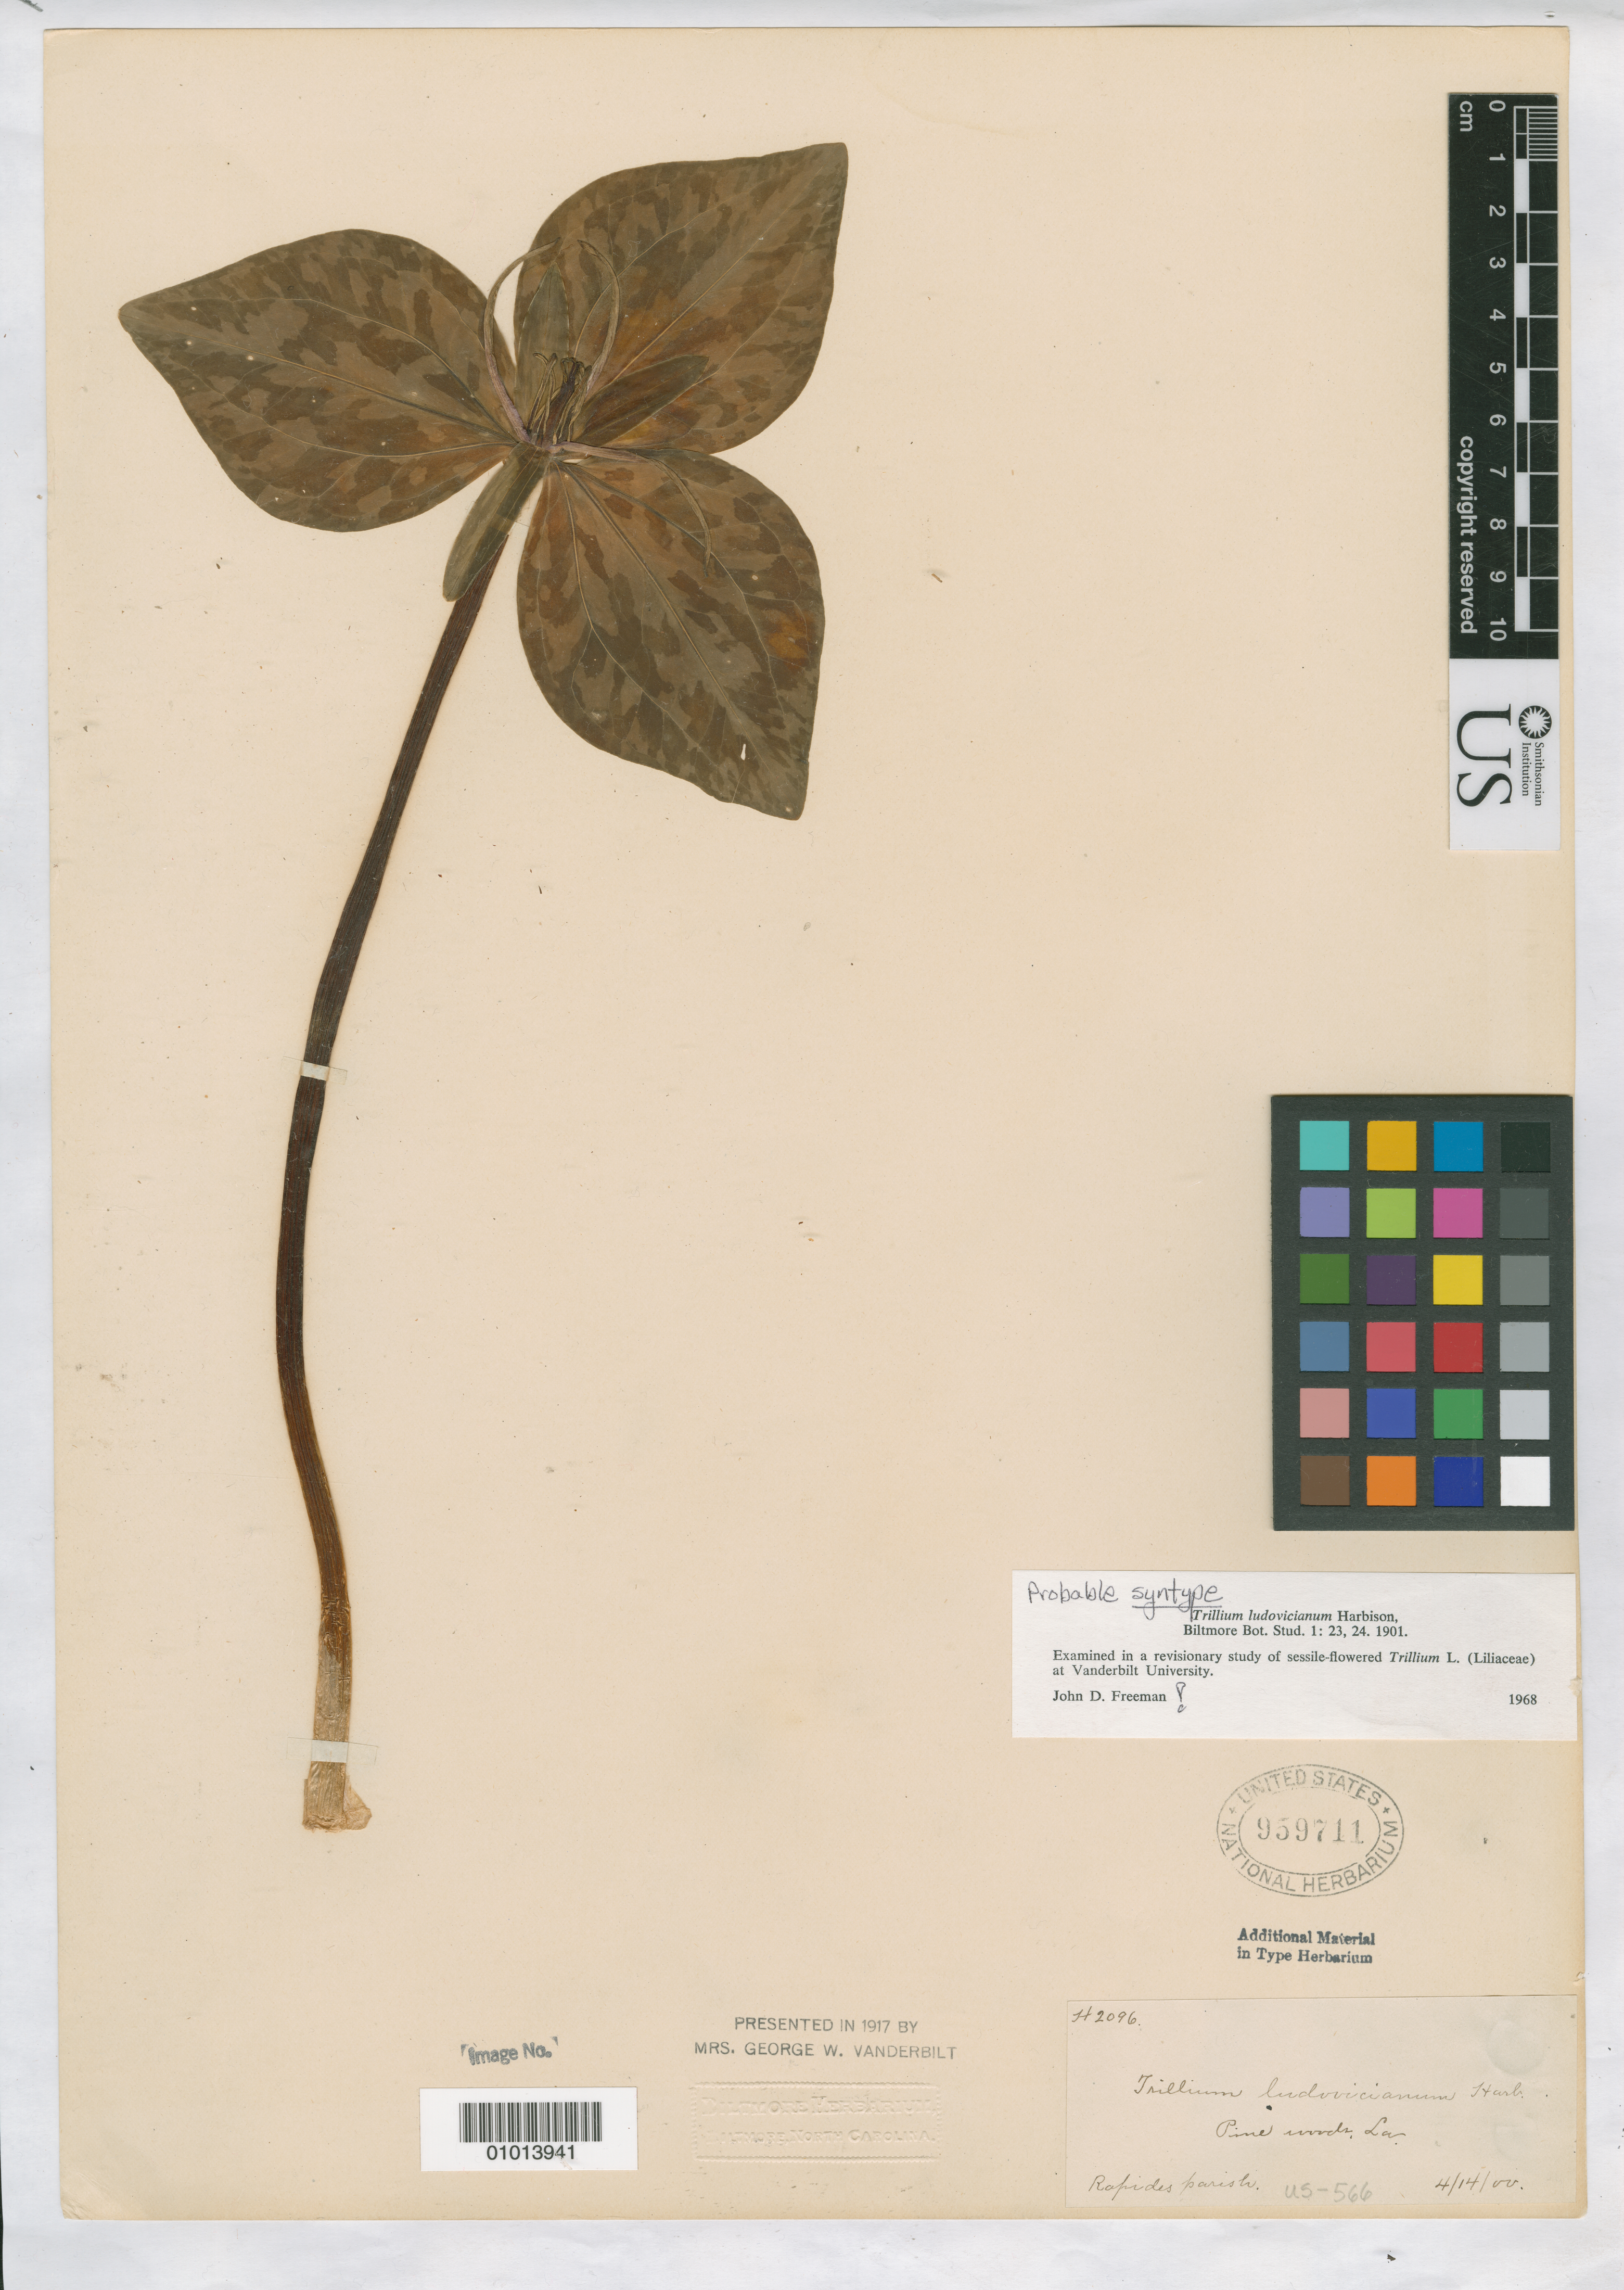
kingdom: Plantae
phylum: Tracheophyta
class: Liliopsida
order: Liliales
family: Melanthiaceae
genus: Trillium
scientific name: Trillium ludovicianum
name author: Harb.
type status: Syntype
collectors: T. Harbison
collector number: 2096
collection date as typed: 04 Apr 1900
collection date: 1900-04-04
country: United States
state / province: Louisiana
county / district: Rapides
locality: Rapides Parish.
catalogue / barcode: US 959711